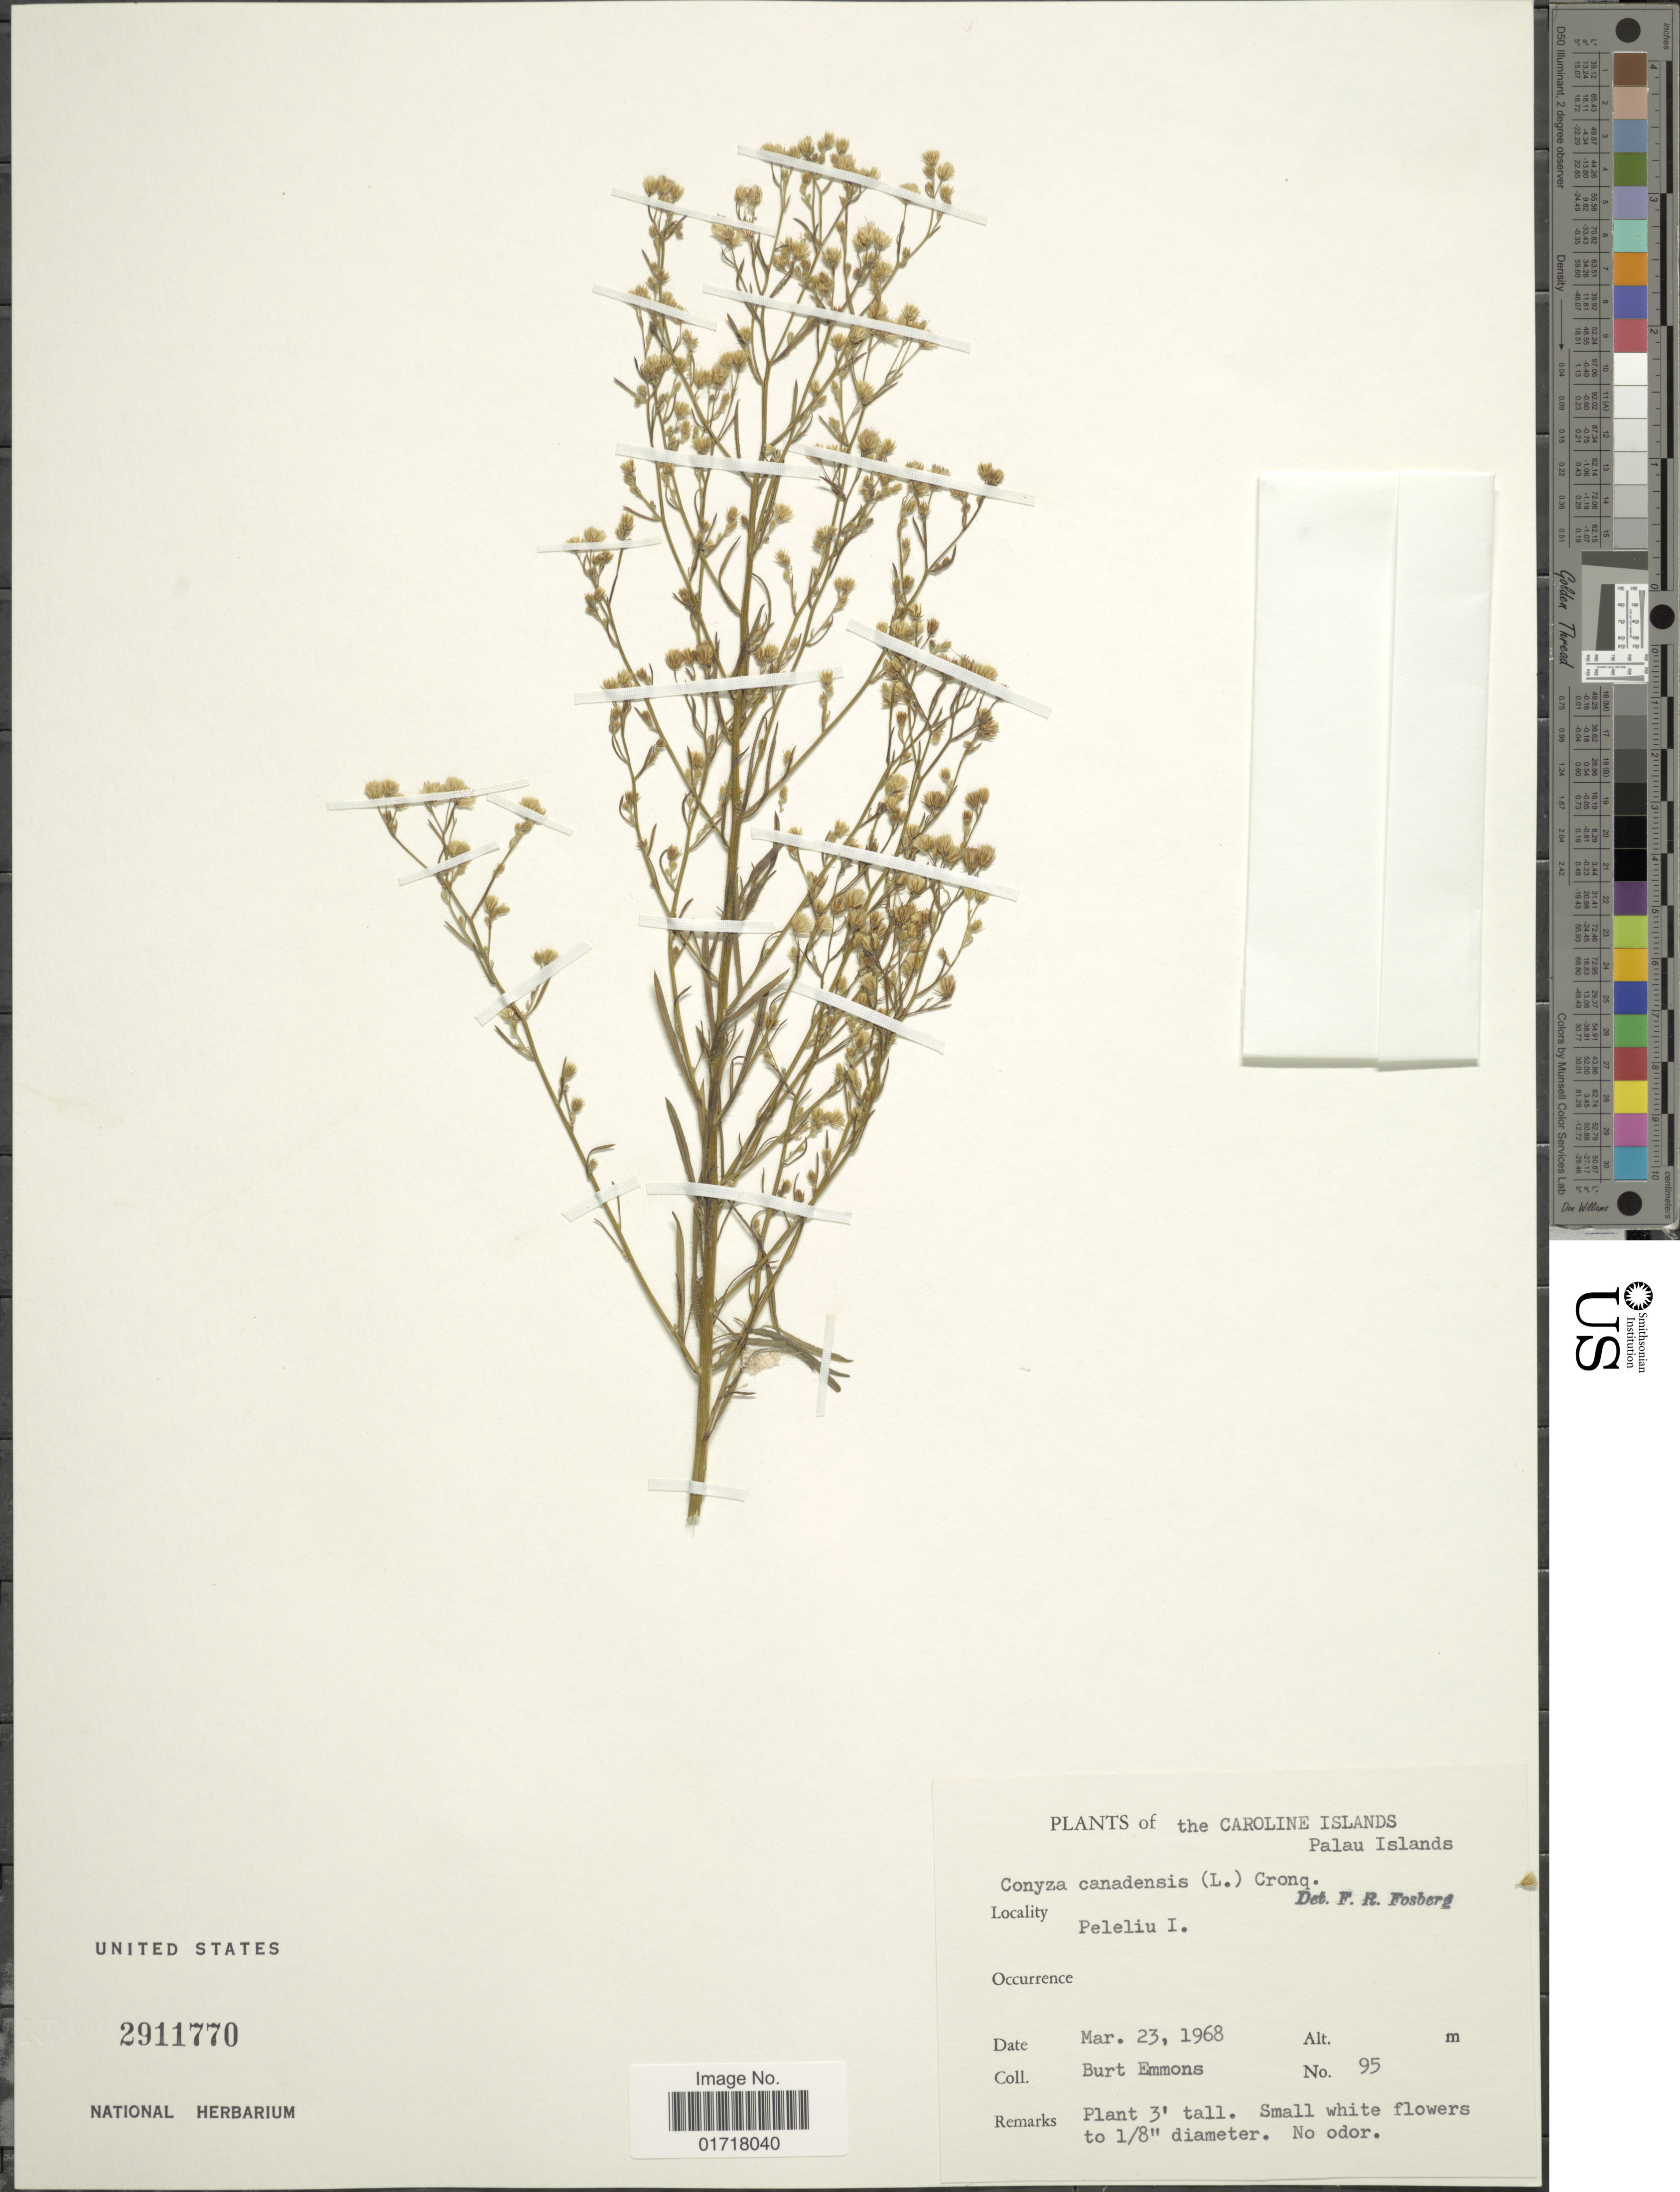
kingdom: Plantae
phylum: Tracheophyta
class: Magnoliopsida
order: Asterales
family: Asteraceae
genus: Erigeron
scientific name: Erigeron canadensis var. pusillus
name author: (Nutt.) Bolvin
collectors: B. Emmons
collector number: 95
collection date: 1968-03-23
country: Palau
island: Beliliou [Peleliu]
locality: Palau Islands, Peleliu I.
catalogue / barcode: US 2911770